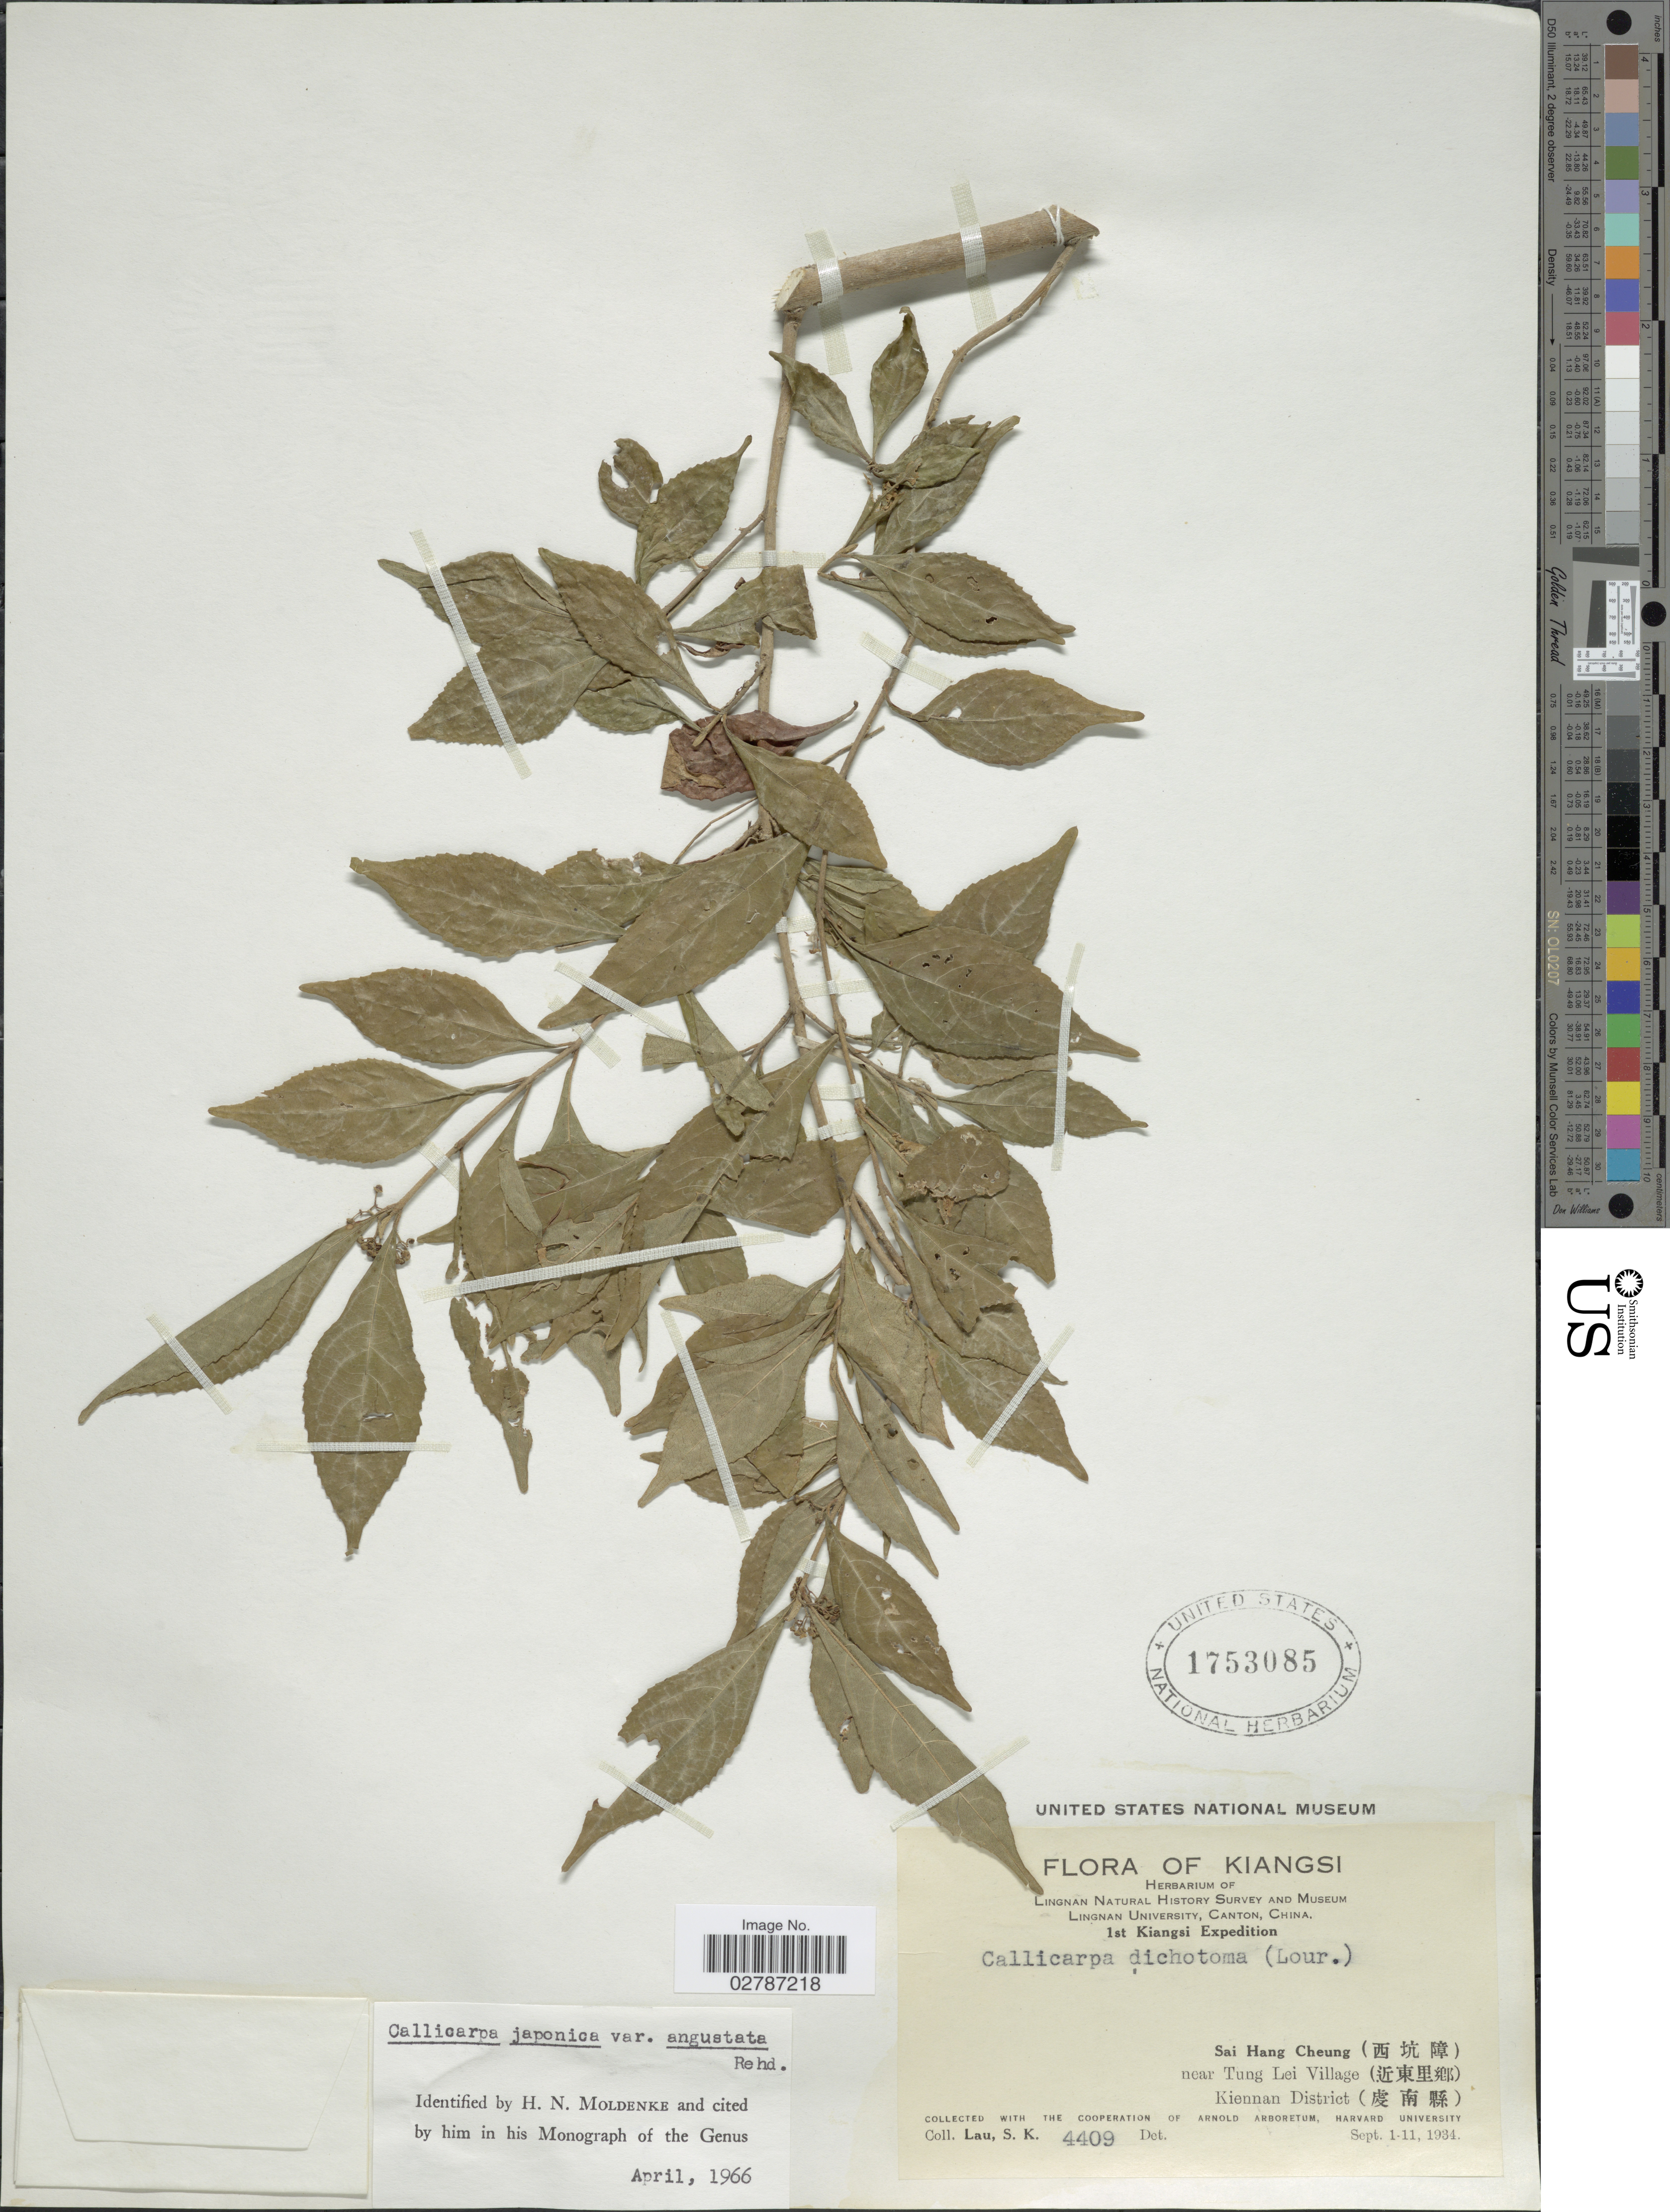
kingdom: Plantae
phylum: Tracheophyta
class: Magnoliopsida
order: Lamiales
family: Lamiaceae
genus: Callicarpa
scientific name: Callicarpa japonica var. angustata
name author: Rehder in Sarg.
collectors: S. K. Lau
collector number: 4409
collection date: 1934-09-01/1934-09-11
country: China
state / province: Jiangxi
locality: Kiangsi. Sai Hang Cheung (X) near Tung Lei Village (X). Kiennan District (X).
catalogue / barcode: US 1753085